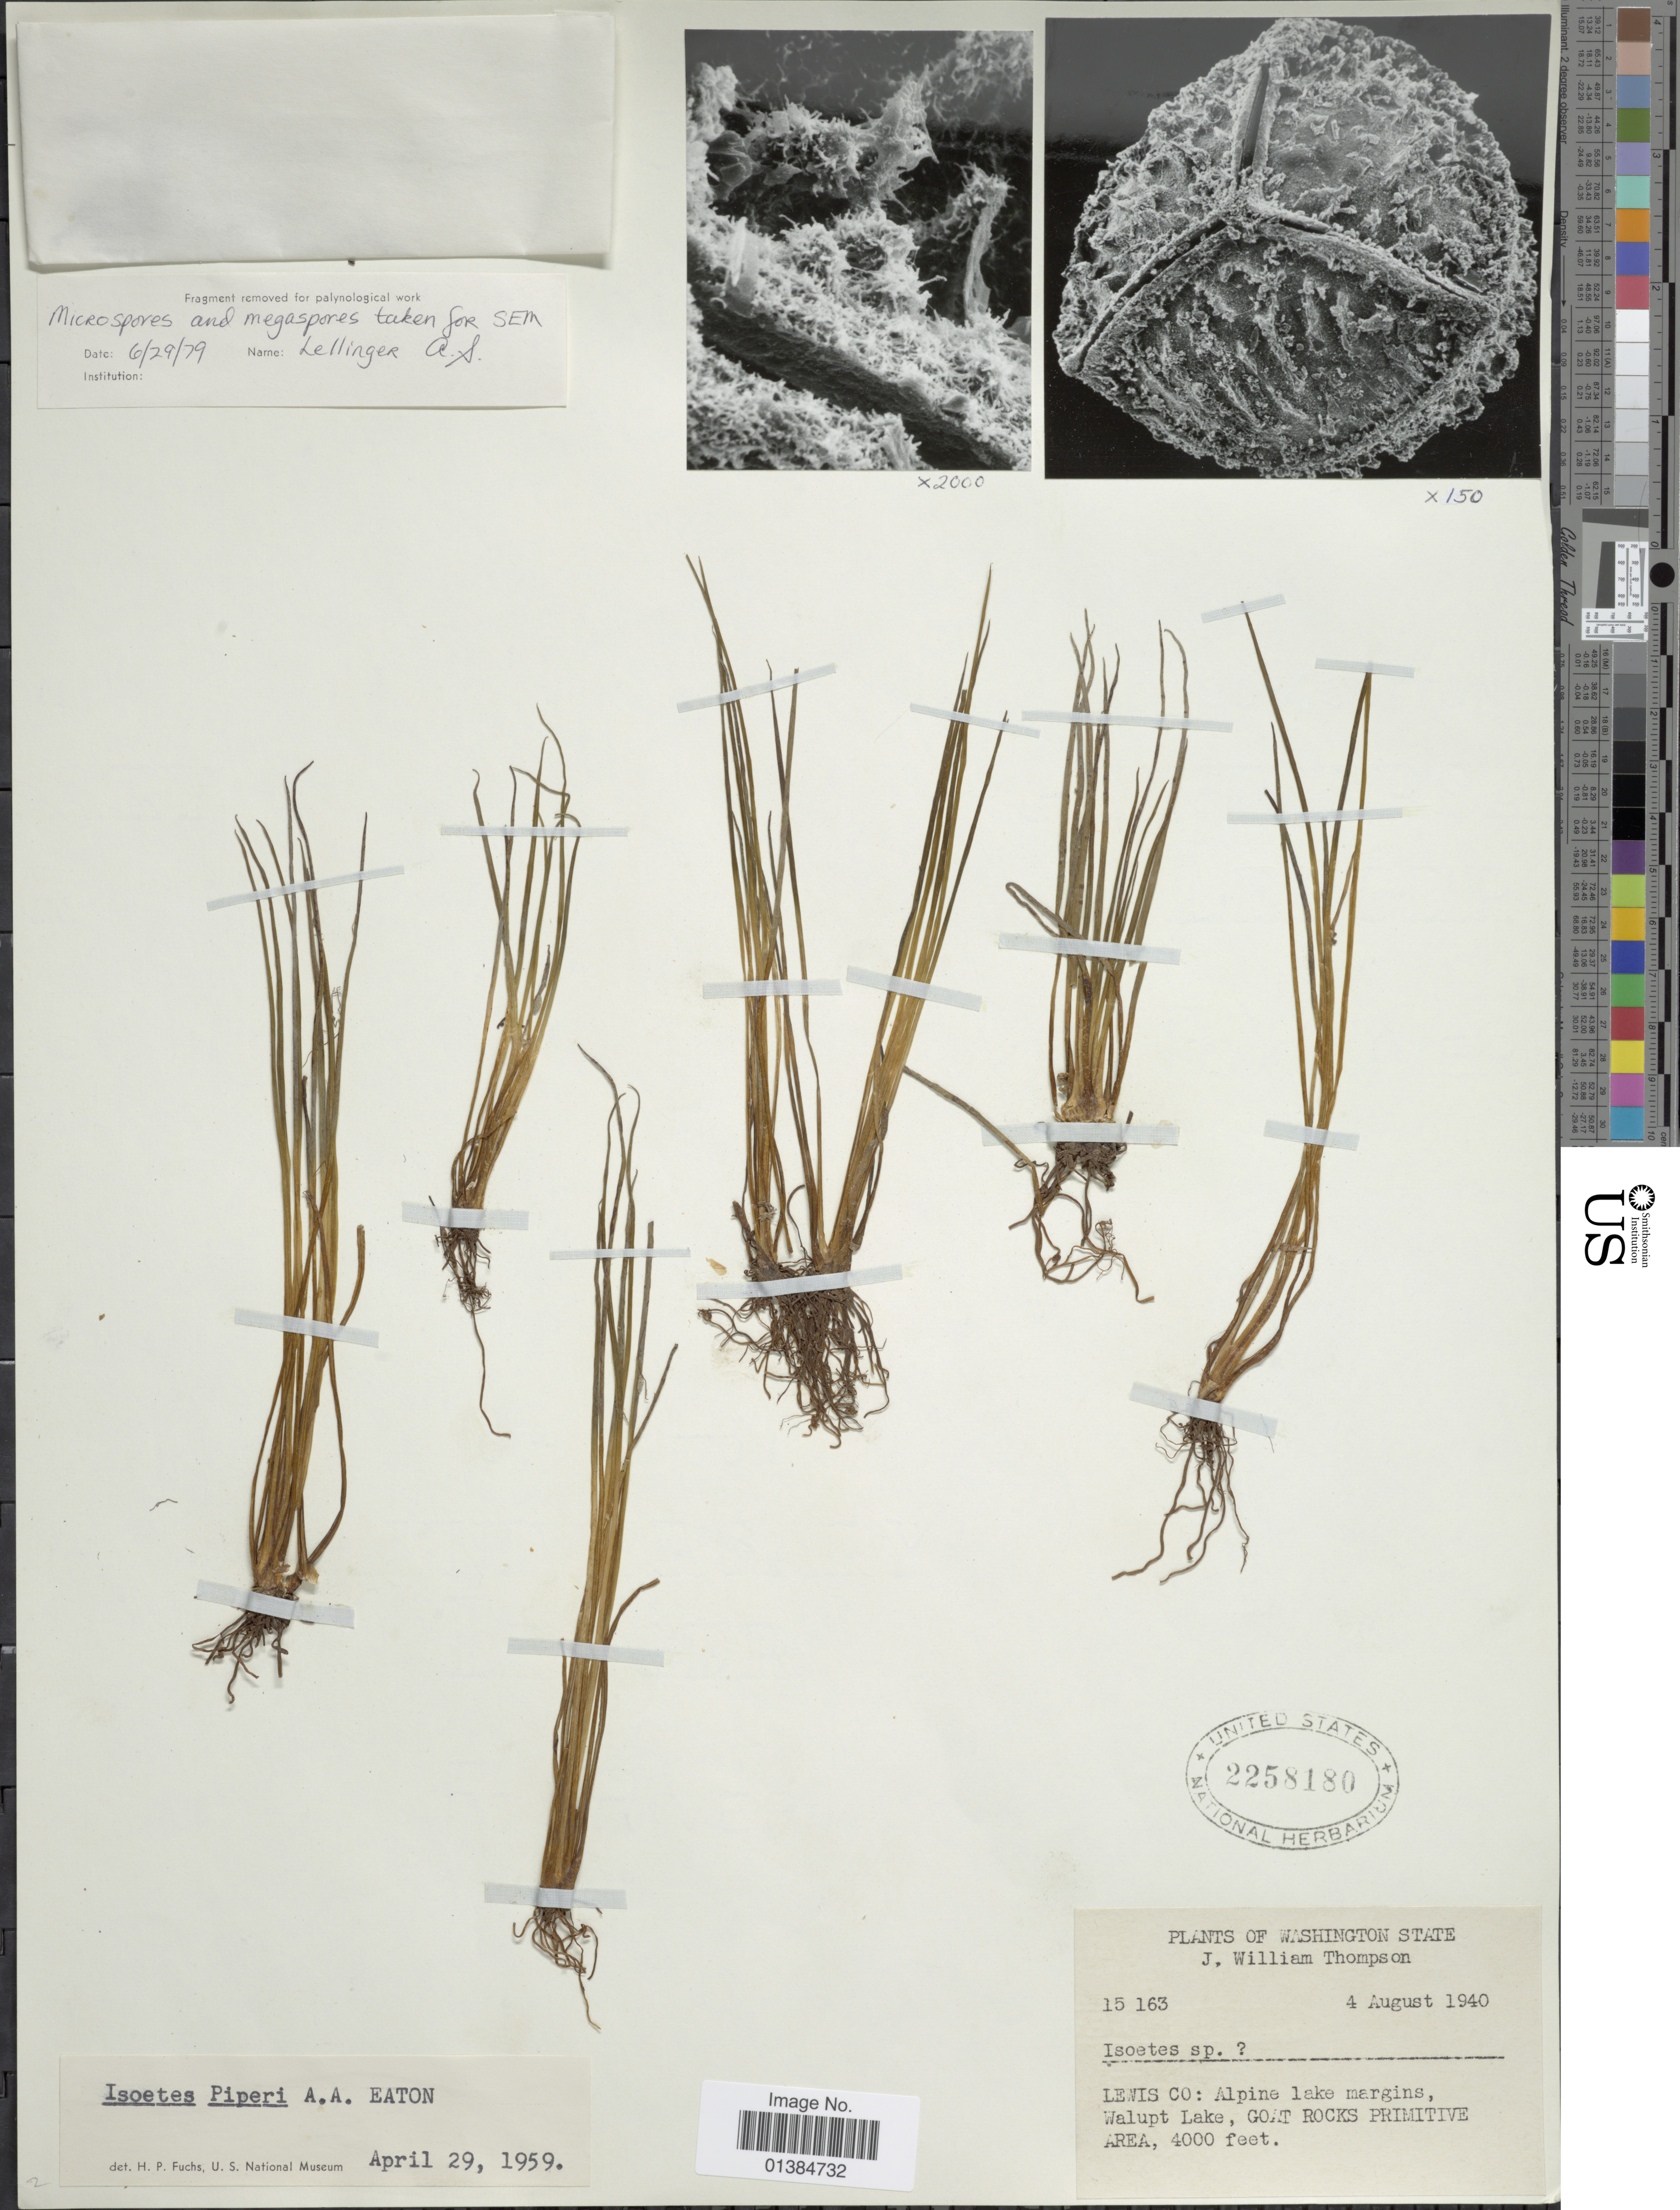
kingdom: Plantae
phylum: Tracheophyta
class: Lycopodiopsida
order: Isoetales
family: Isoetaceae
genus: Isoetes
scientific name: Isoetes piperi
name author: A.A. Eaton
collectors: J. W. Thompson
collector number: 15163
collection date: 1940-08-04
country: United States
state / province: Washington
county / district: Lewis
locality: Lewis Co: Alpine lake margins, Walupt Lake, Goat Rocks Primitive Area.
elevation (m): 1219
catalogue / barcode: US 2258180